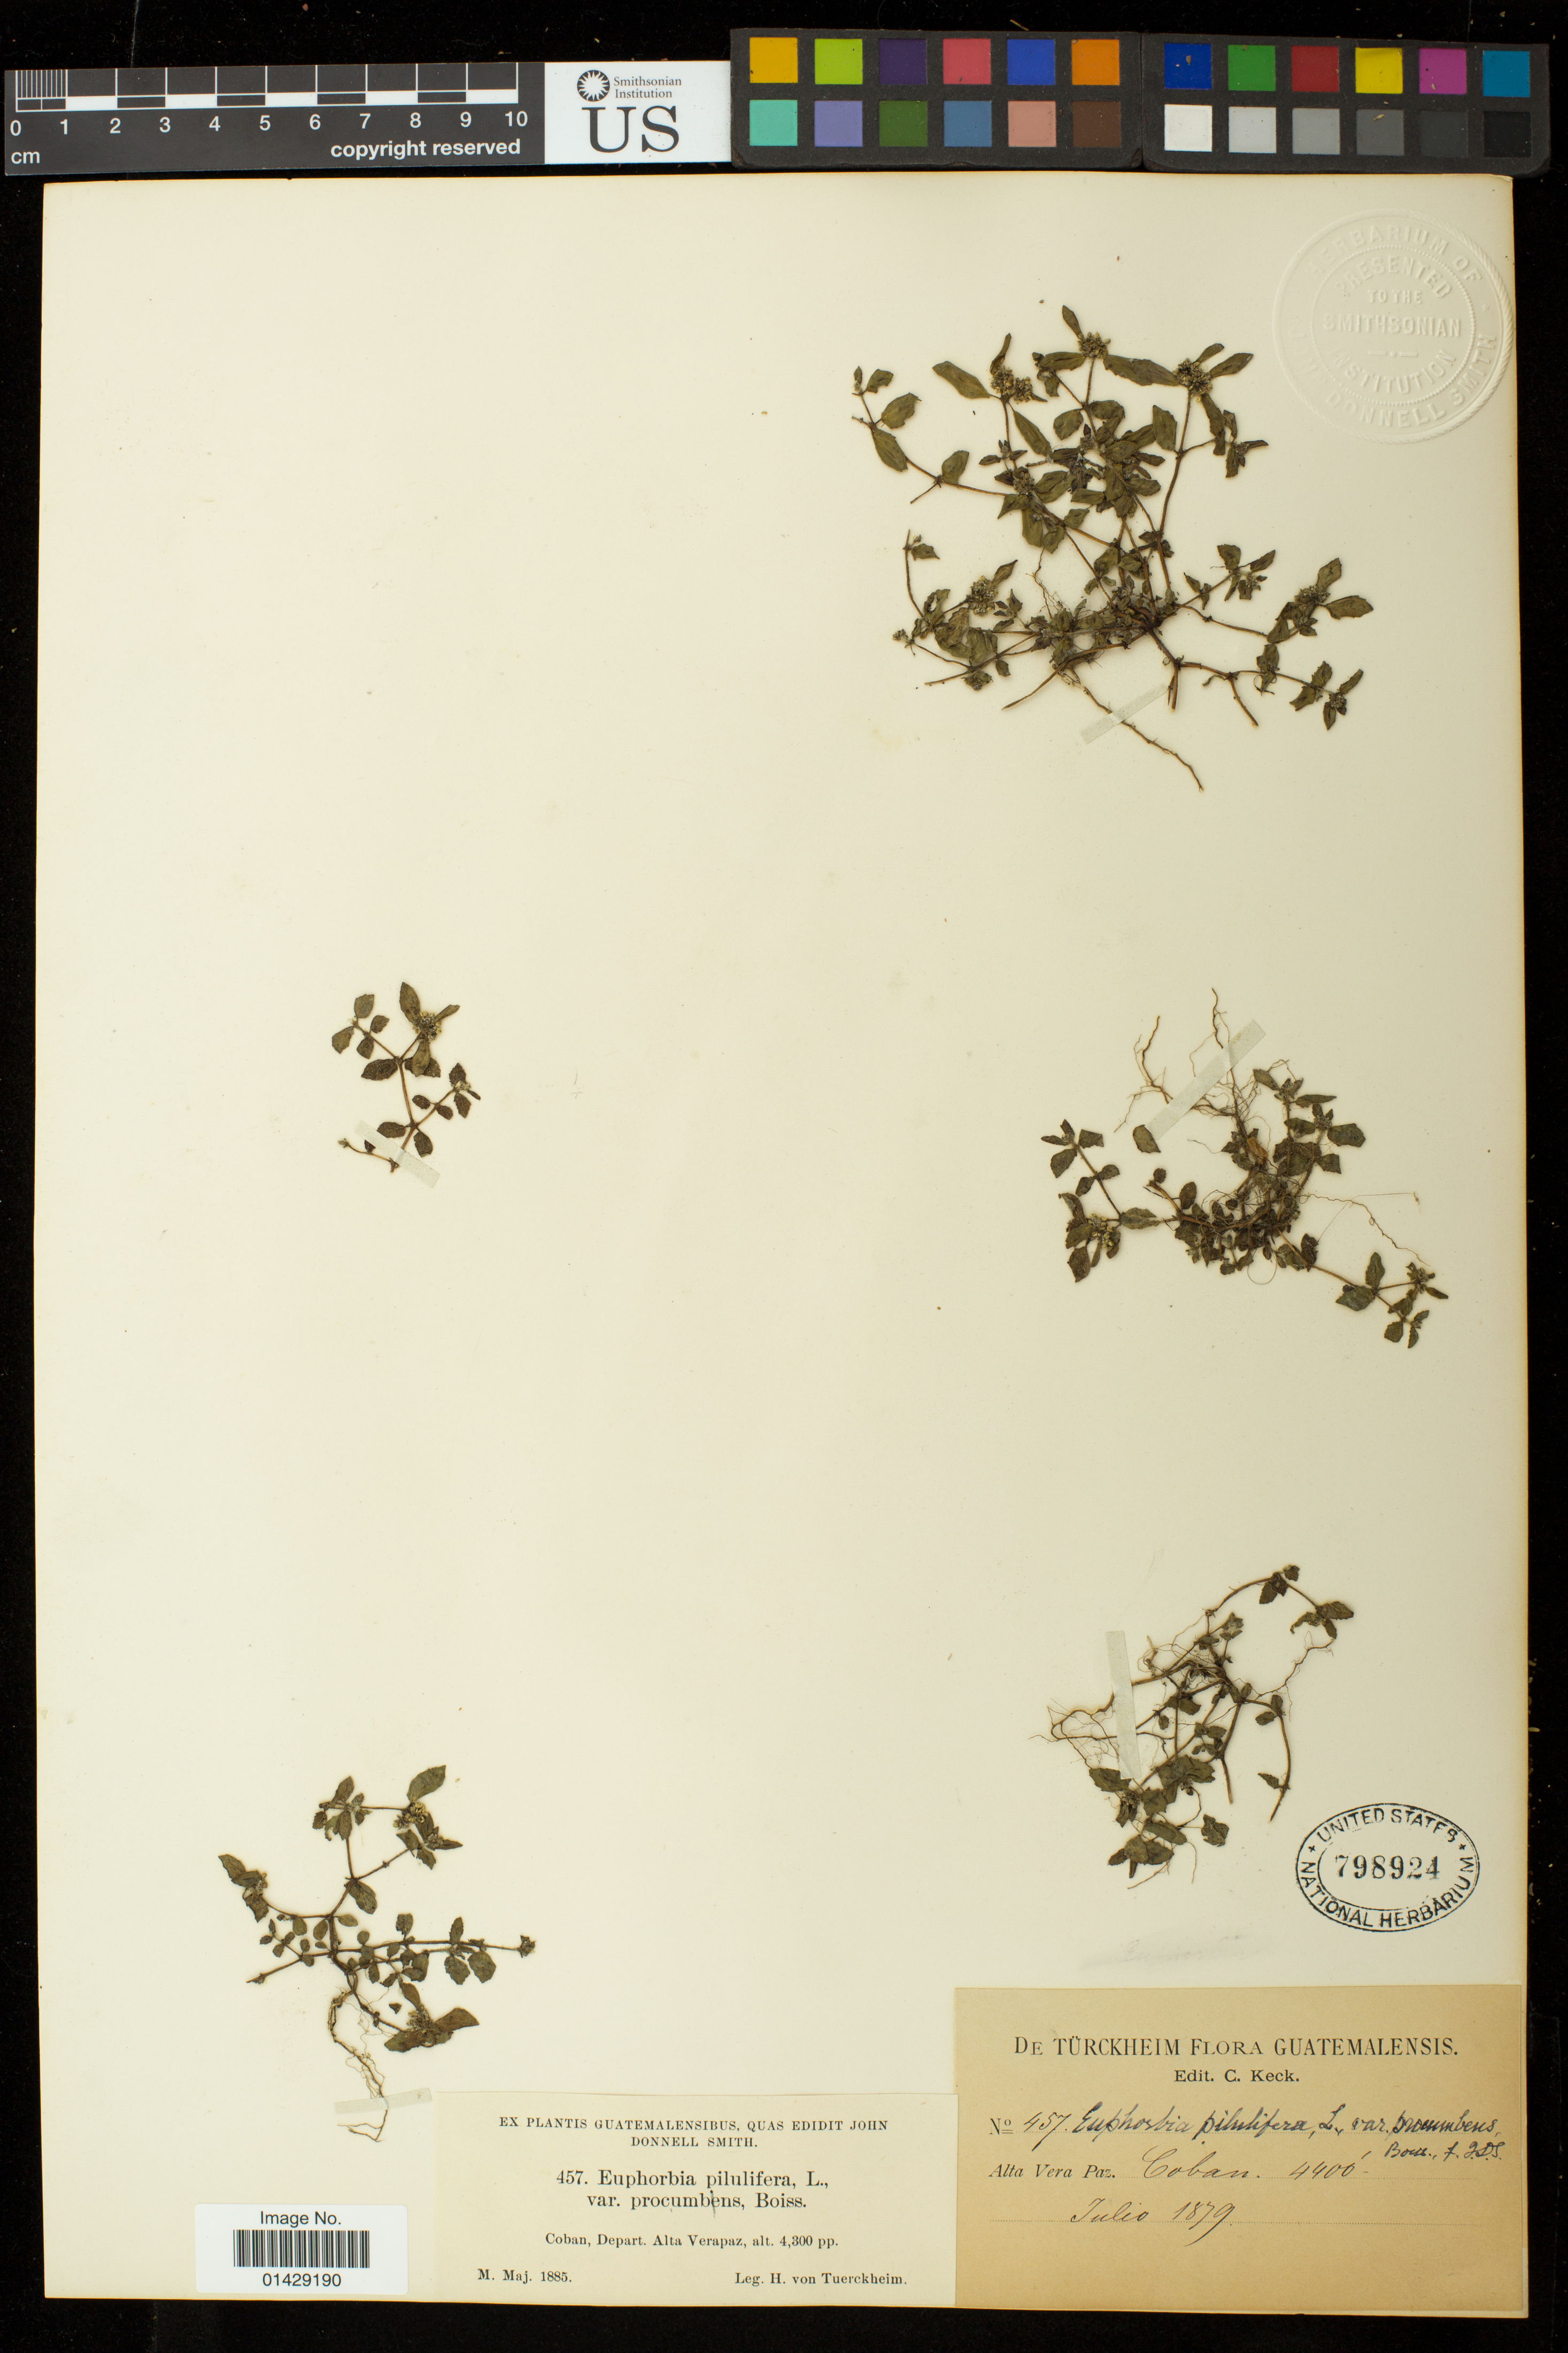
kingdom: Plantae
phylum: Tracheophyta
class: Magnoliopsida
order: Malpighiales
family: Euphorbiaceae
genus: Euphorbia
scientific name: Euphorbia hirta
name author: L.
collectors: H. von Tuerckheim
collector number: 457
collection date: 1879-07 or 1885-05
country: Guatemala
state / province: Alta Verapaz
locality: Coban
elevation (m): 1311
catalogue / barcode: US 798924